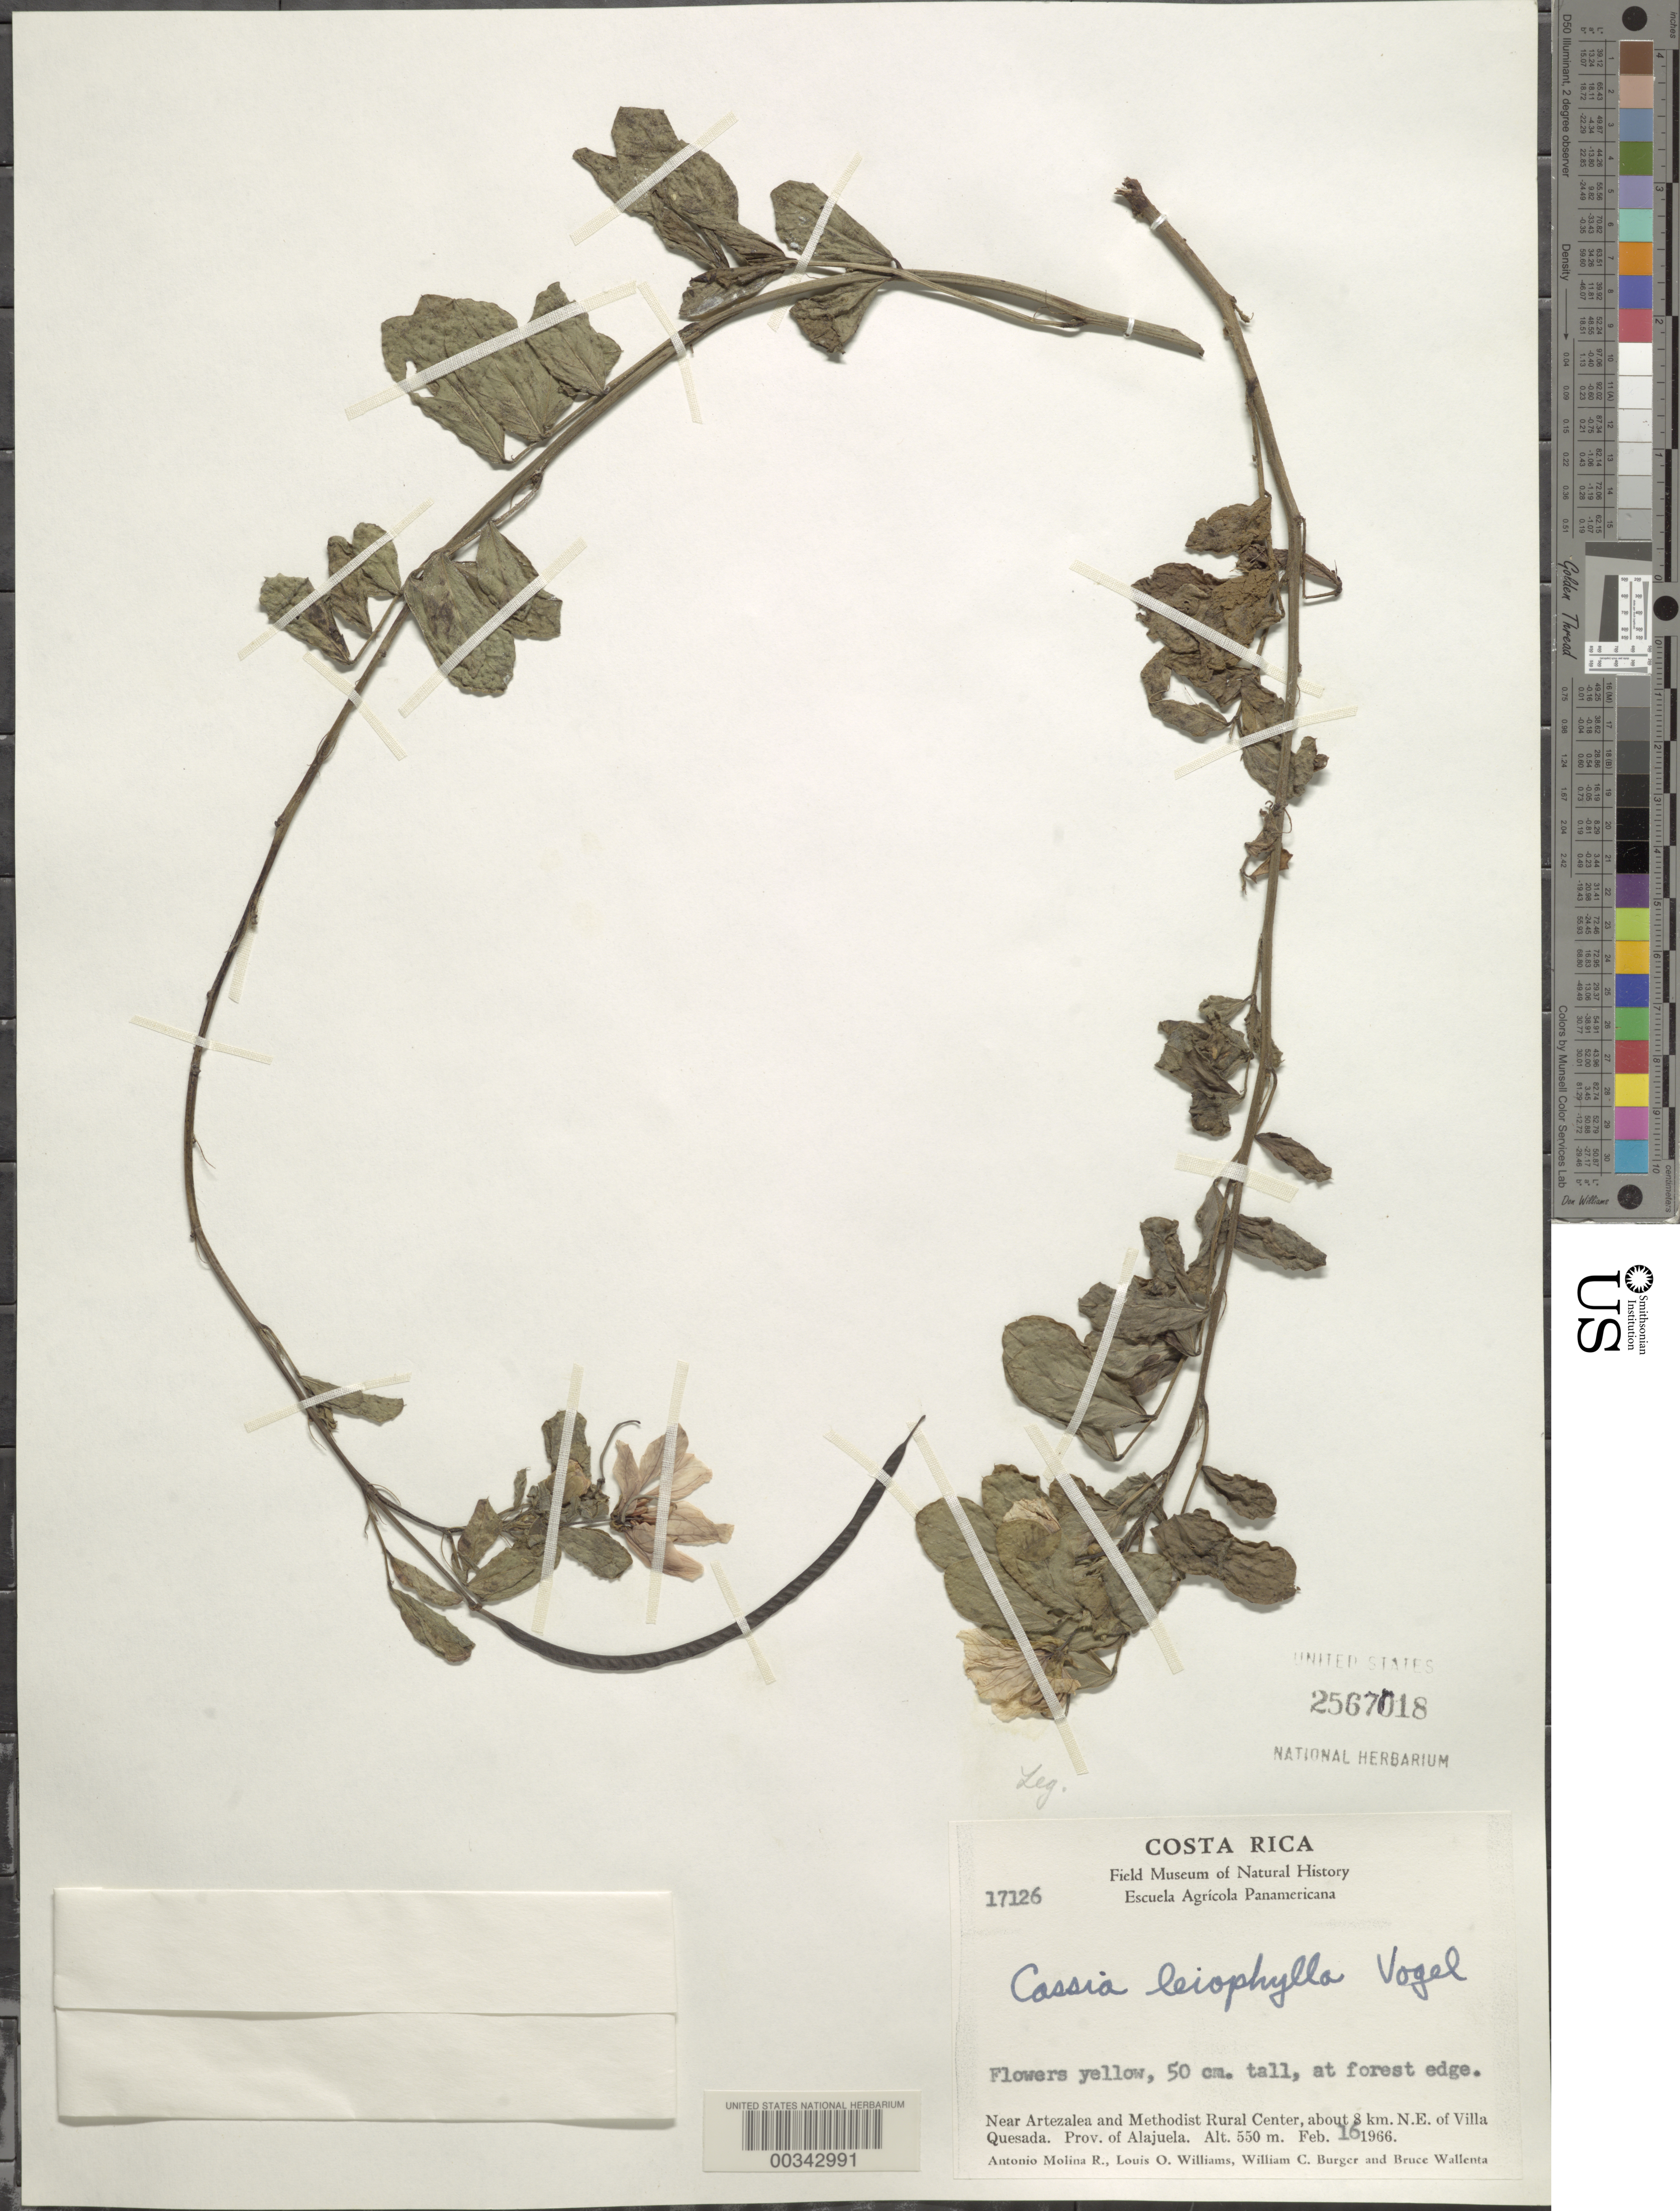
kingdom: Plantae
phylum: Tracheophyta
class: Magnoliopsida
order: Fabales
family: Fabaceae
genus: Senna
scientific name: Senna leiophylla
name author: (Vogel) H.S. Irwin & Barneby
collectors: A. Molina R., L. O. Williams, W. Burger & B. Wallenta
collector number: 17126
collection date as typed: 16 Feb 1966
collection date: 1966-02-16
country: Costa Rica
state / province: Alajuela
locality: Near Artezalea and Methodist rural center, about 8 km NE of Villa Quesada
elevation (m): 550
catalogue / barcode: US 2567018